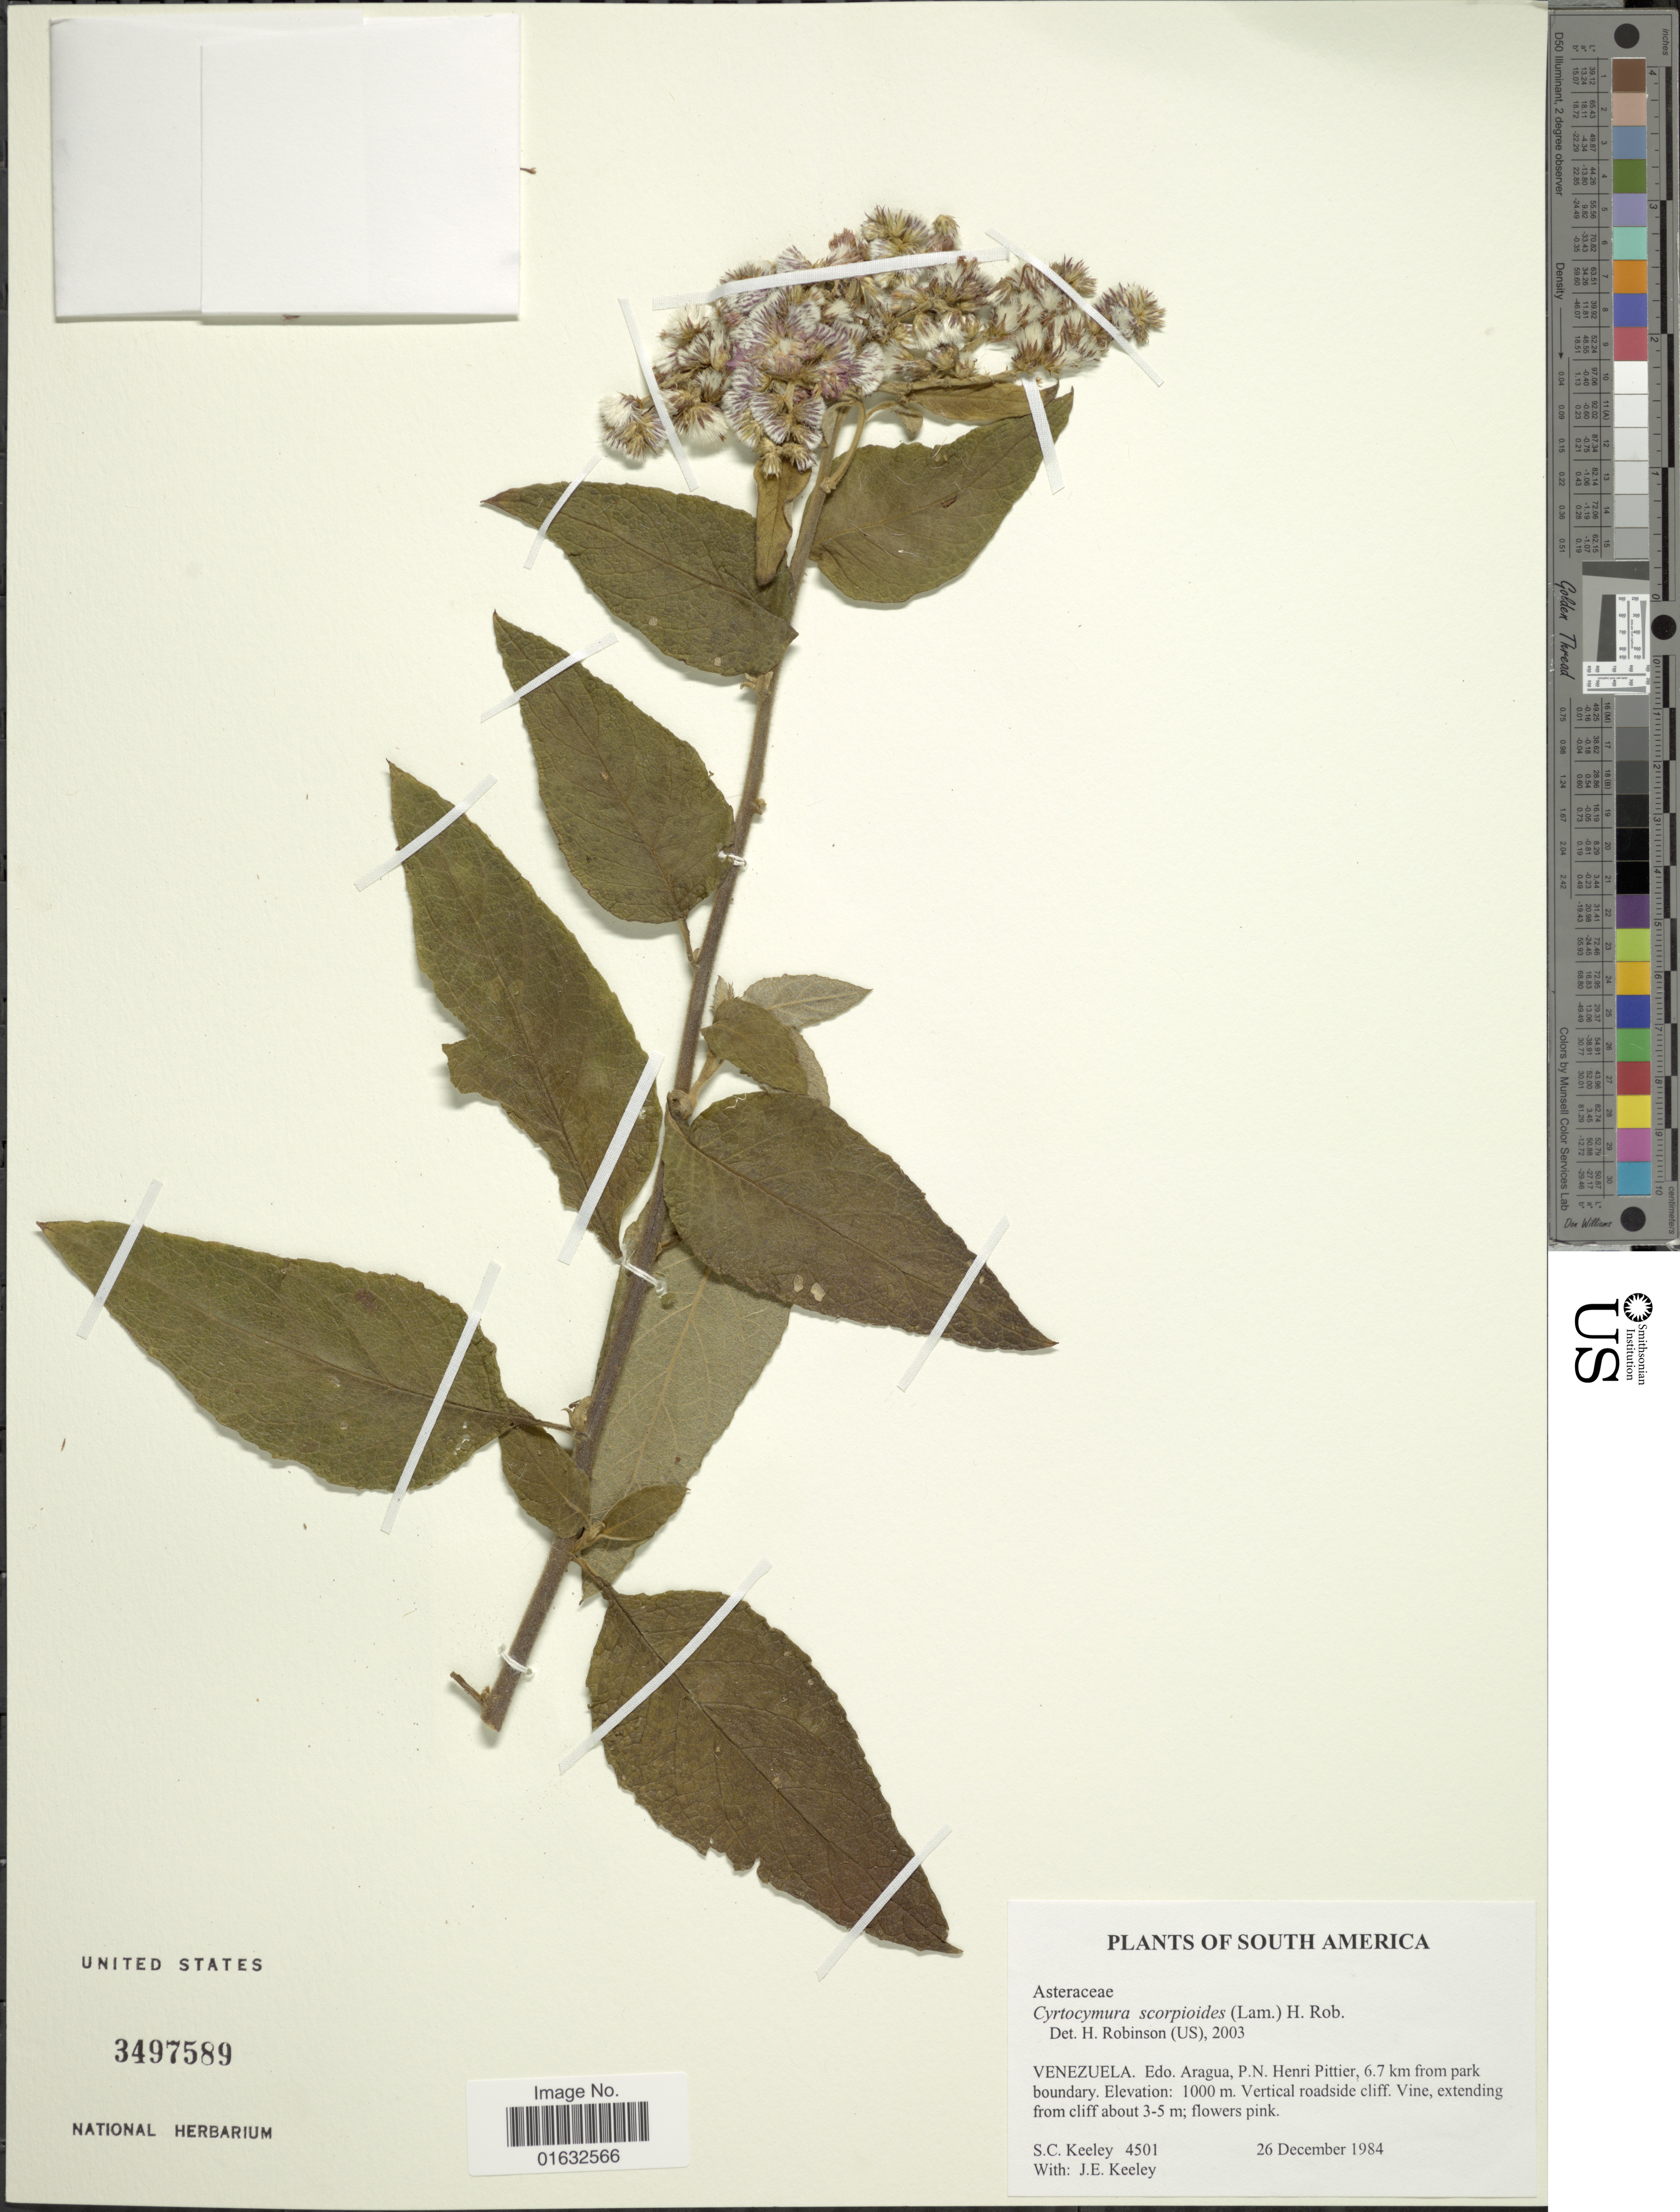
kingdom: Plantae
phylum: Tracheophyta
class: Magnoliopsida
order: Asterales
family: Asteraceae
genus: Cyrtocymura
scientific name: Cyrtocymura scorpioides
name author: (Lam.) H. Rob.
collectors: S. C. Keeley & J. E. Keeley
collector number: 4501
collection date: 1984-12-26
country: Venezuela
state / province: Aragua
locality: Edo. Aragua, P.N. Henri Pittier, 6.7 km from park boundary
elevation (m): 1000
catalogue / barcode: US 3497589